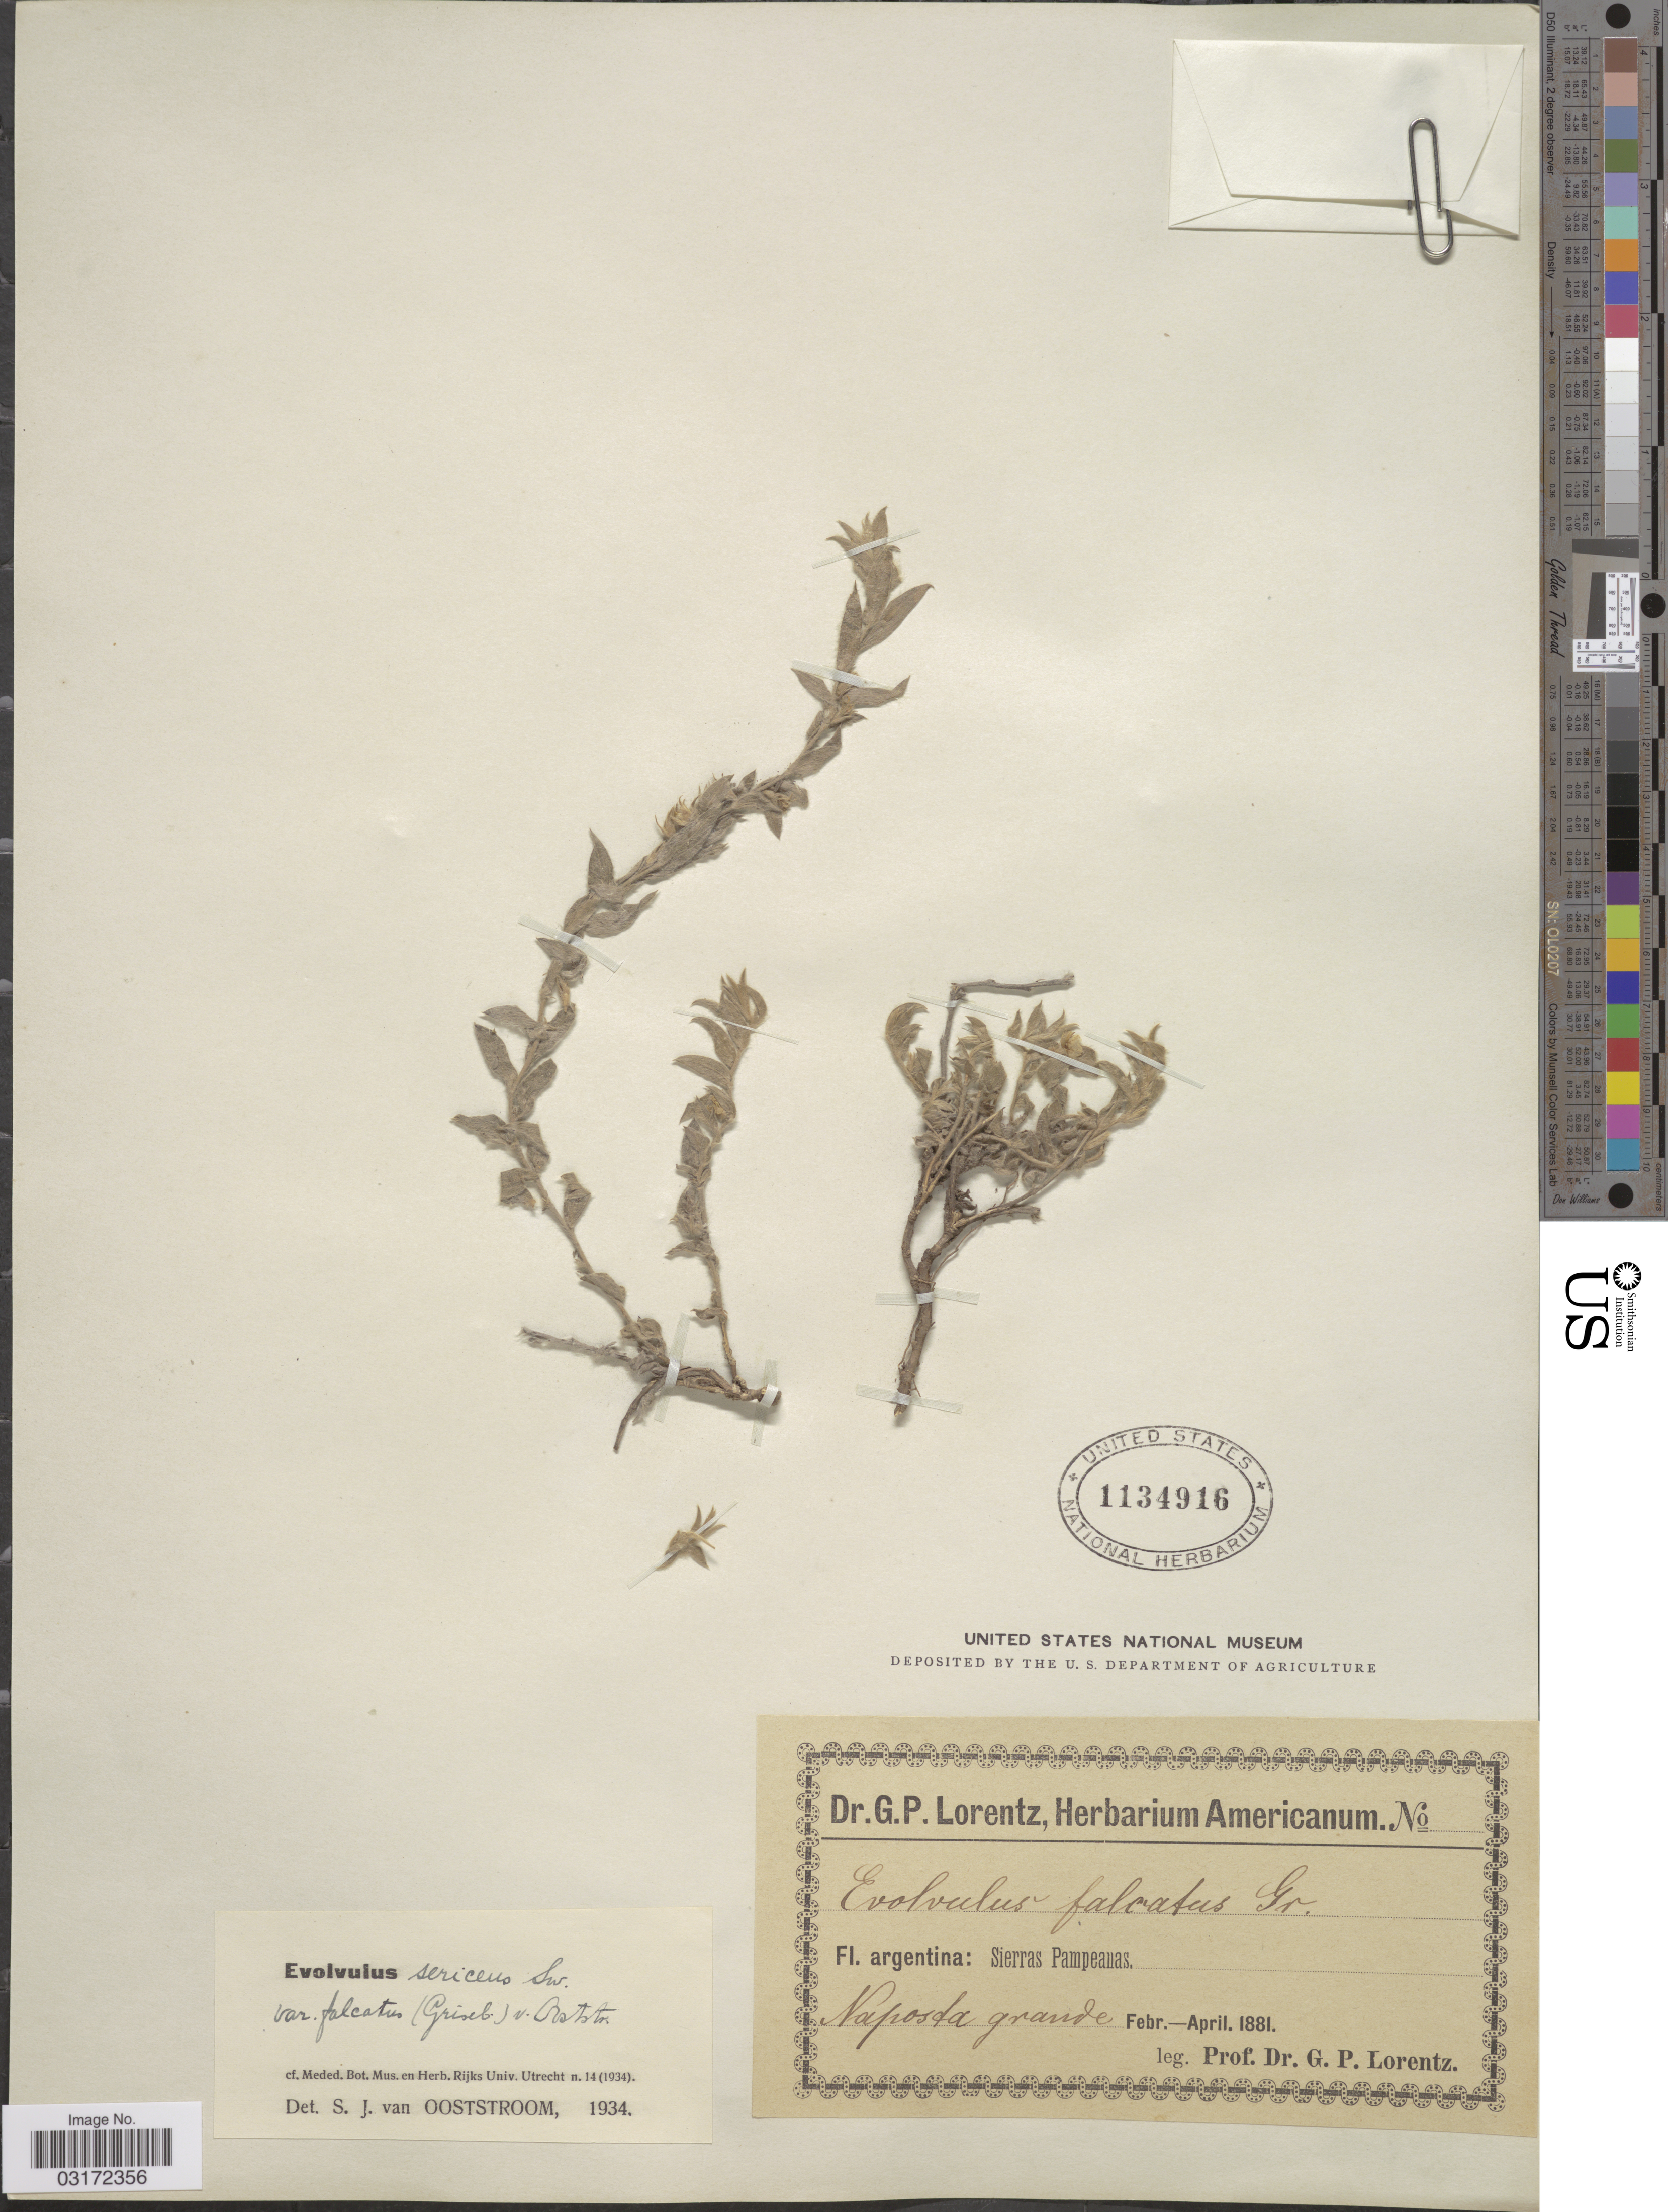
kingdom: Plantae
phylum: Tracheophyta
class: Magnoliopsida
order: Solanales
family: Convolvulaceae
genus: Evolvulus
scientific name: Evolvulus sericeus var. falcatus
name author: (Griseb.) Ooststr.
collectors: G. Lorentz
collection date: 1881-02/1881-04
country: Argentina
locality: Sierras Pampeanas. Naposta grande.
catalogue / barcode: US 1134916